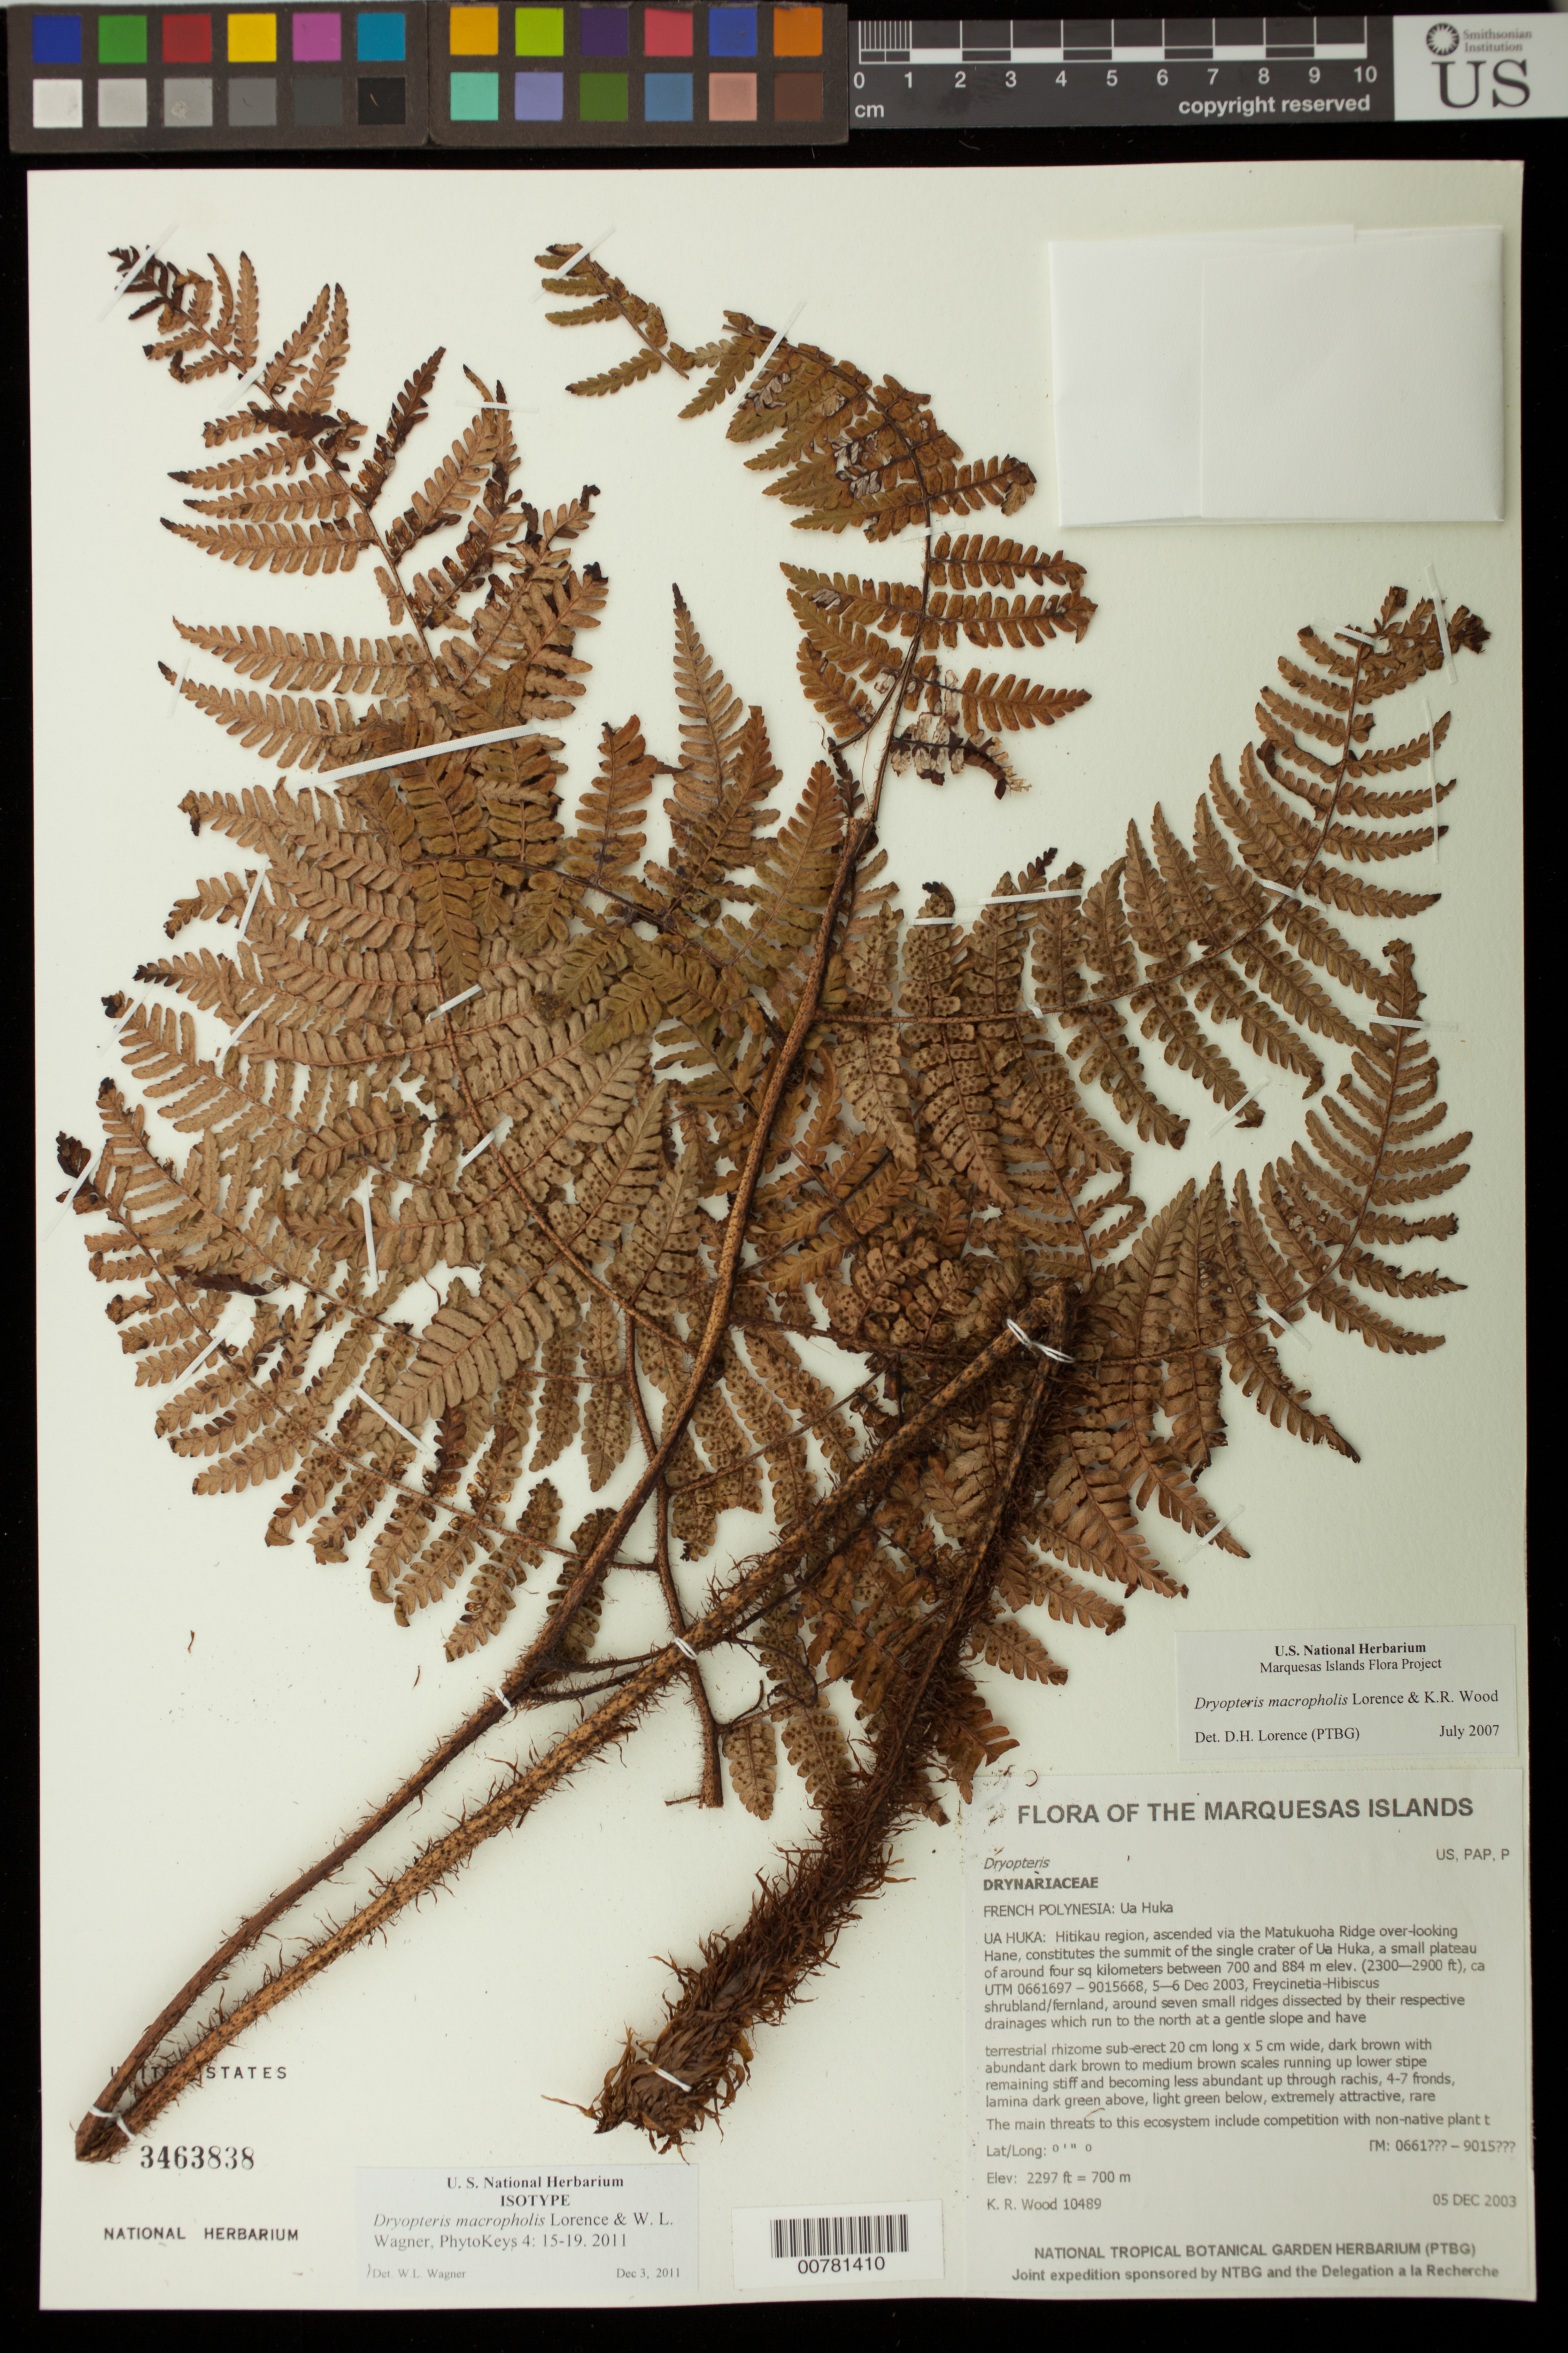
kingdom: Plantae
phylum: Tracheophyta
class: Polypodiopsida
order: Polypodiales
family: Dryopteridaceae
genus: Dryopteris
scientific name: Dryopteris macropholis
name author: Lorence & W.L. Wagner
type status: Isotype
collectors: K. R. Wood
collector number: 10489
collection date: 2003-12-05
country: French Polynesia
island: Ua Huka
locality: Ua Huka: Hitikau region, ascended via the Matukuoha Ridge over-looking Hane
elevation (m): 700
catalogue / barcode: US 3463838